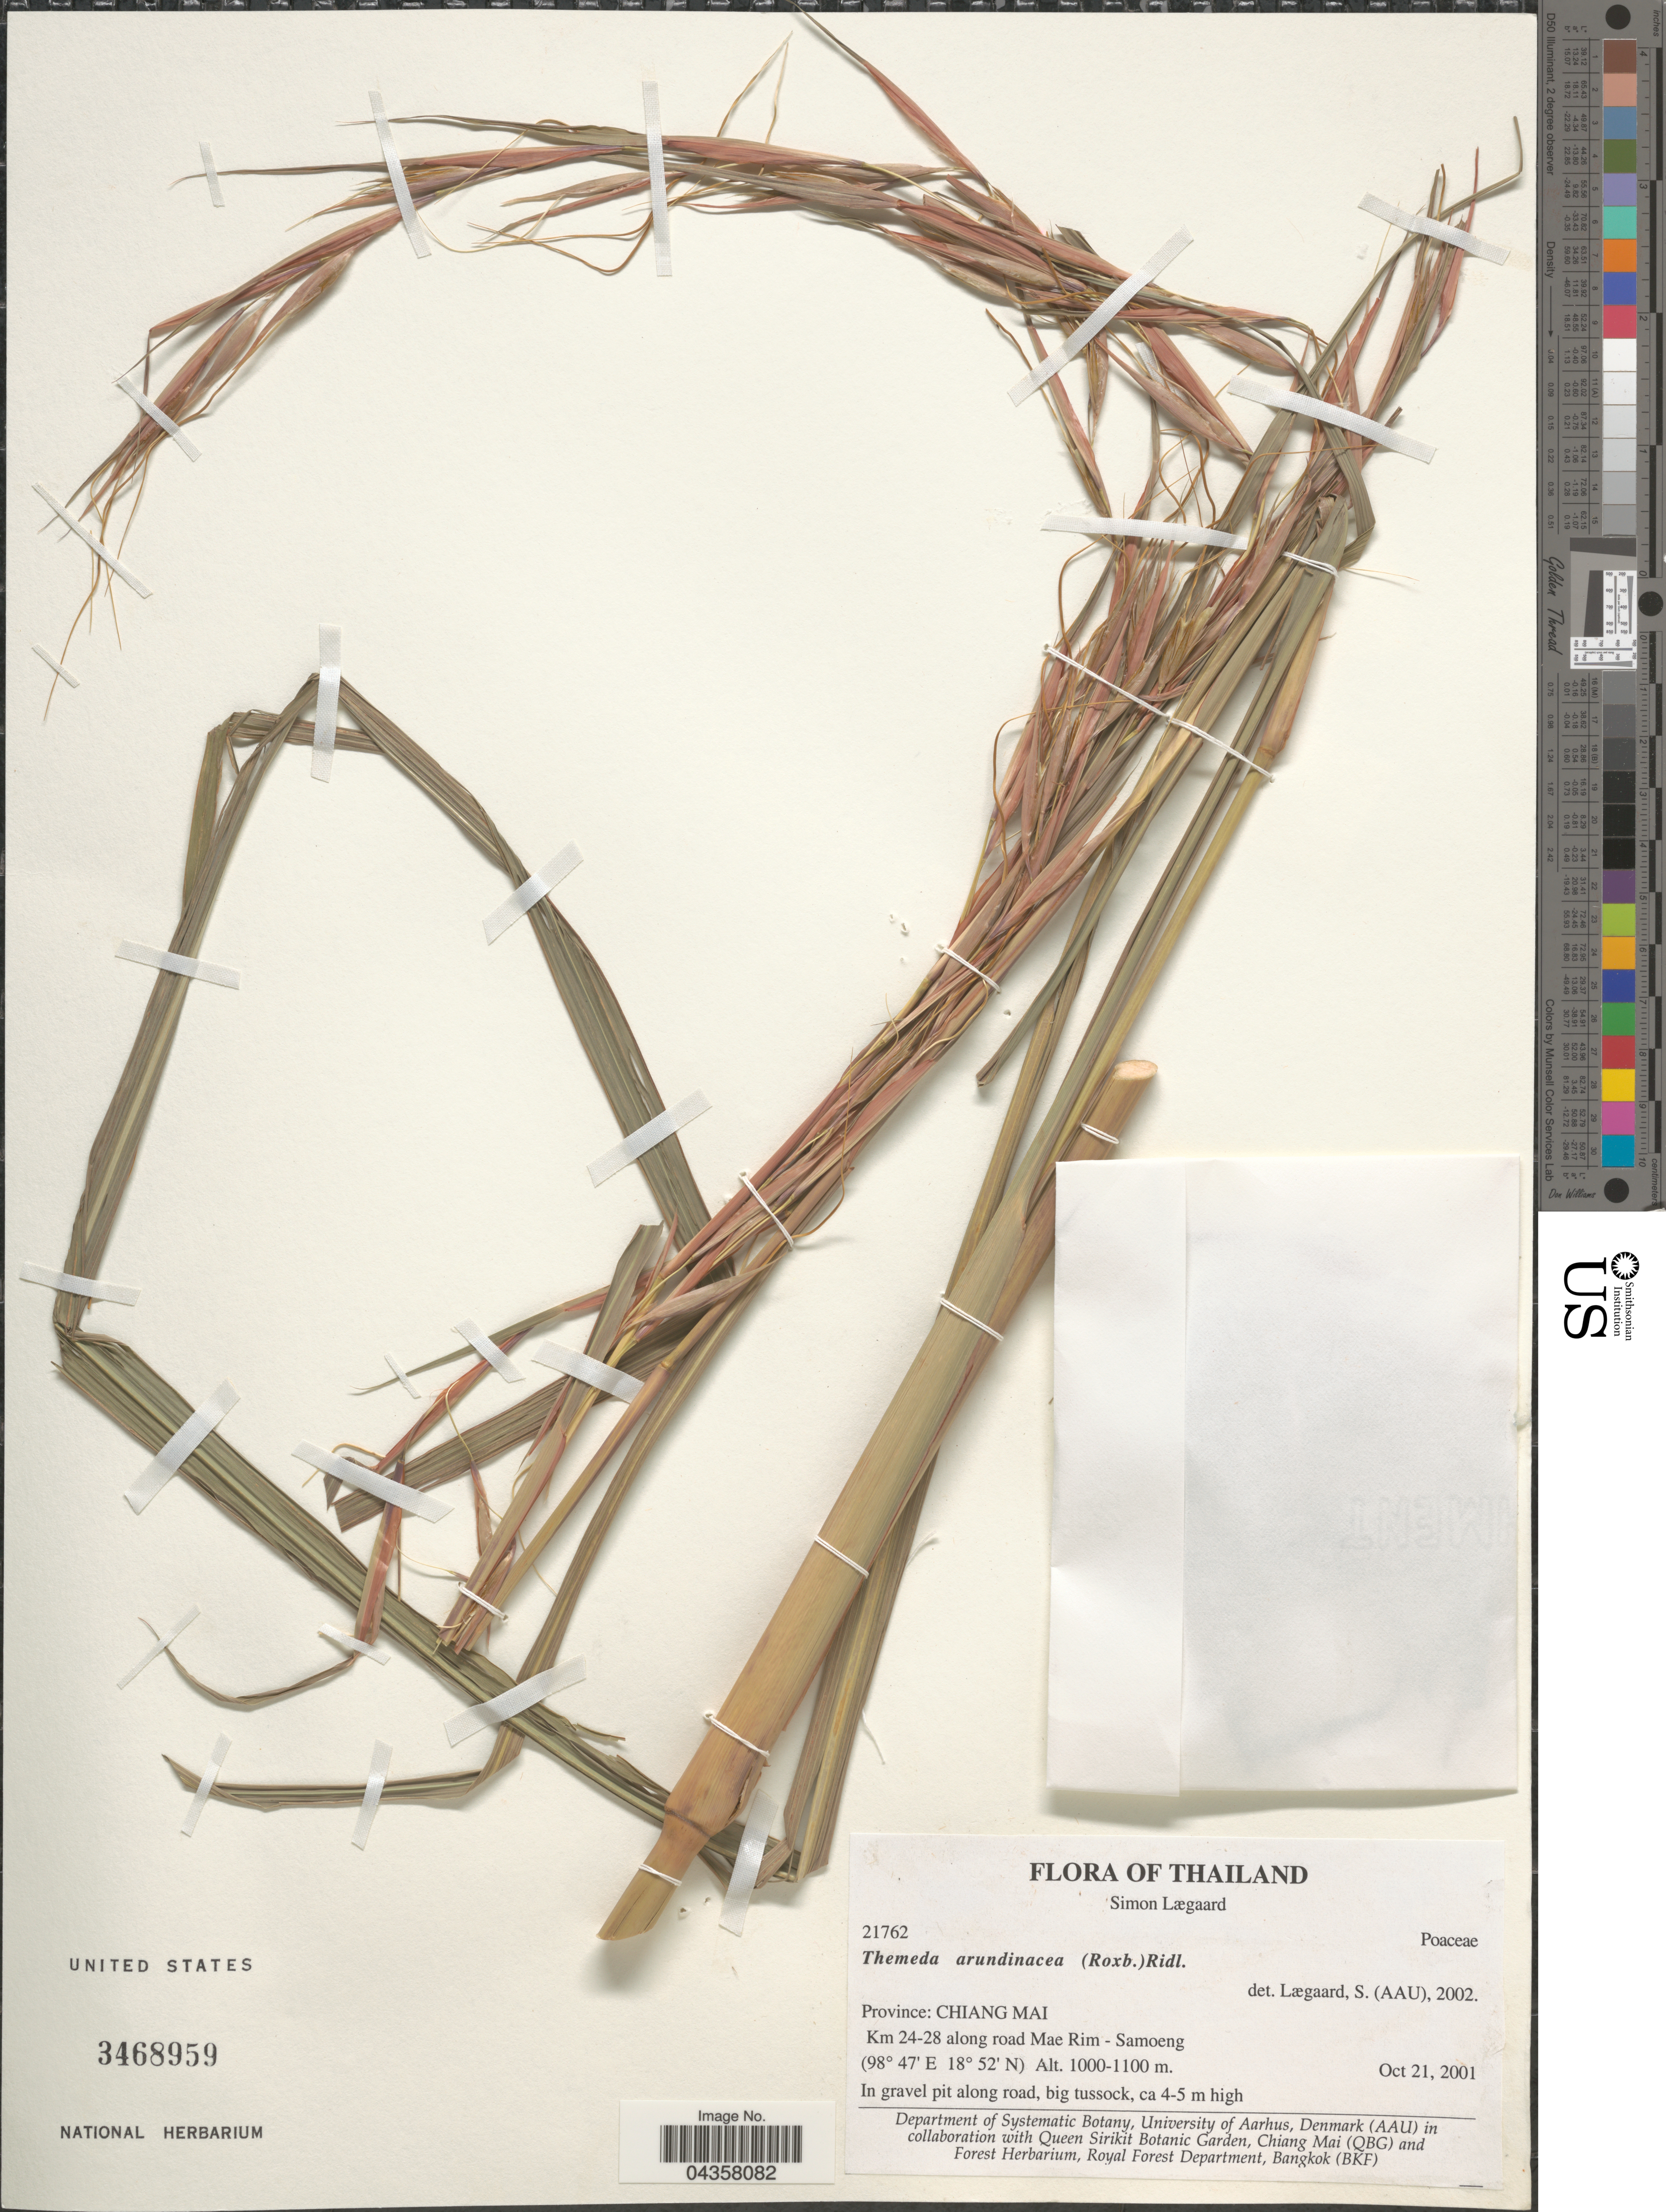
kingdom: Plantae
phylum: Tracheophyta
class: Liliopsida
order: Poales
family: Poaceae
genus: Themeda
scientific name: Themeda arundinacea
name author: (Roxb.) Ridl.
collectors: S. Lægaard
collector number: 21762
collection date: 2001-10-21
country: Thailand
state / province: Chiang Mai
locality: Km 24-28 along road Mae Rim - Samoeng.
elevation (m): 1000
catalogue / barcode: US 3468959